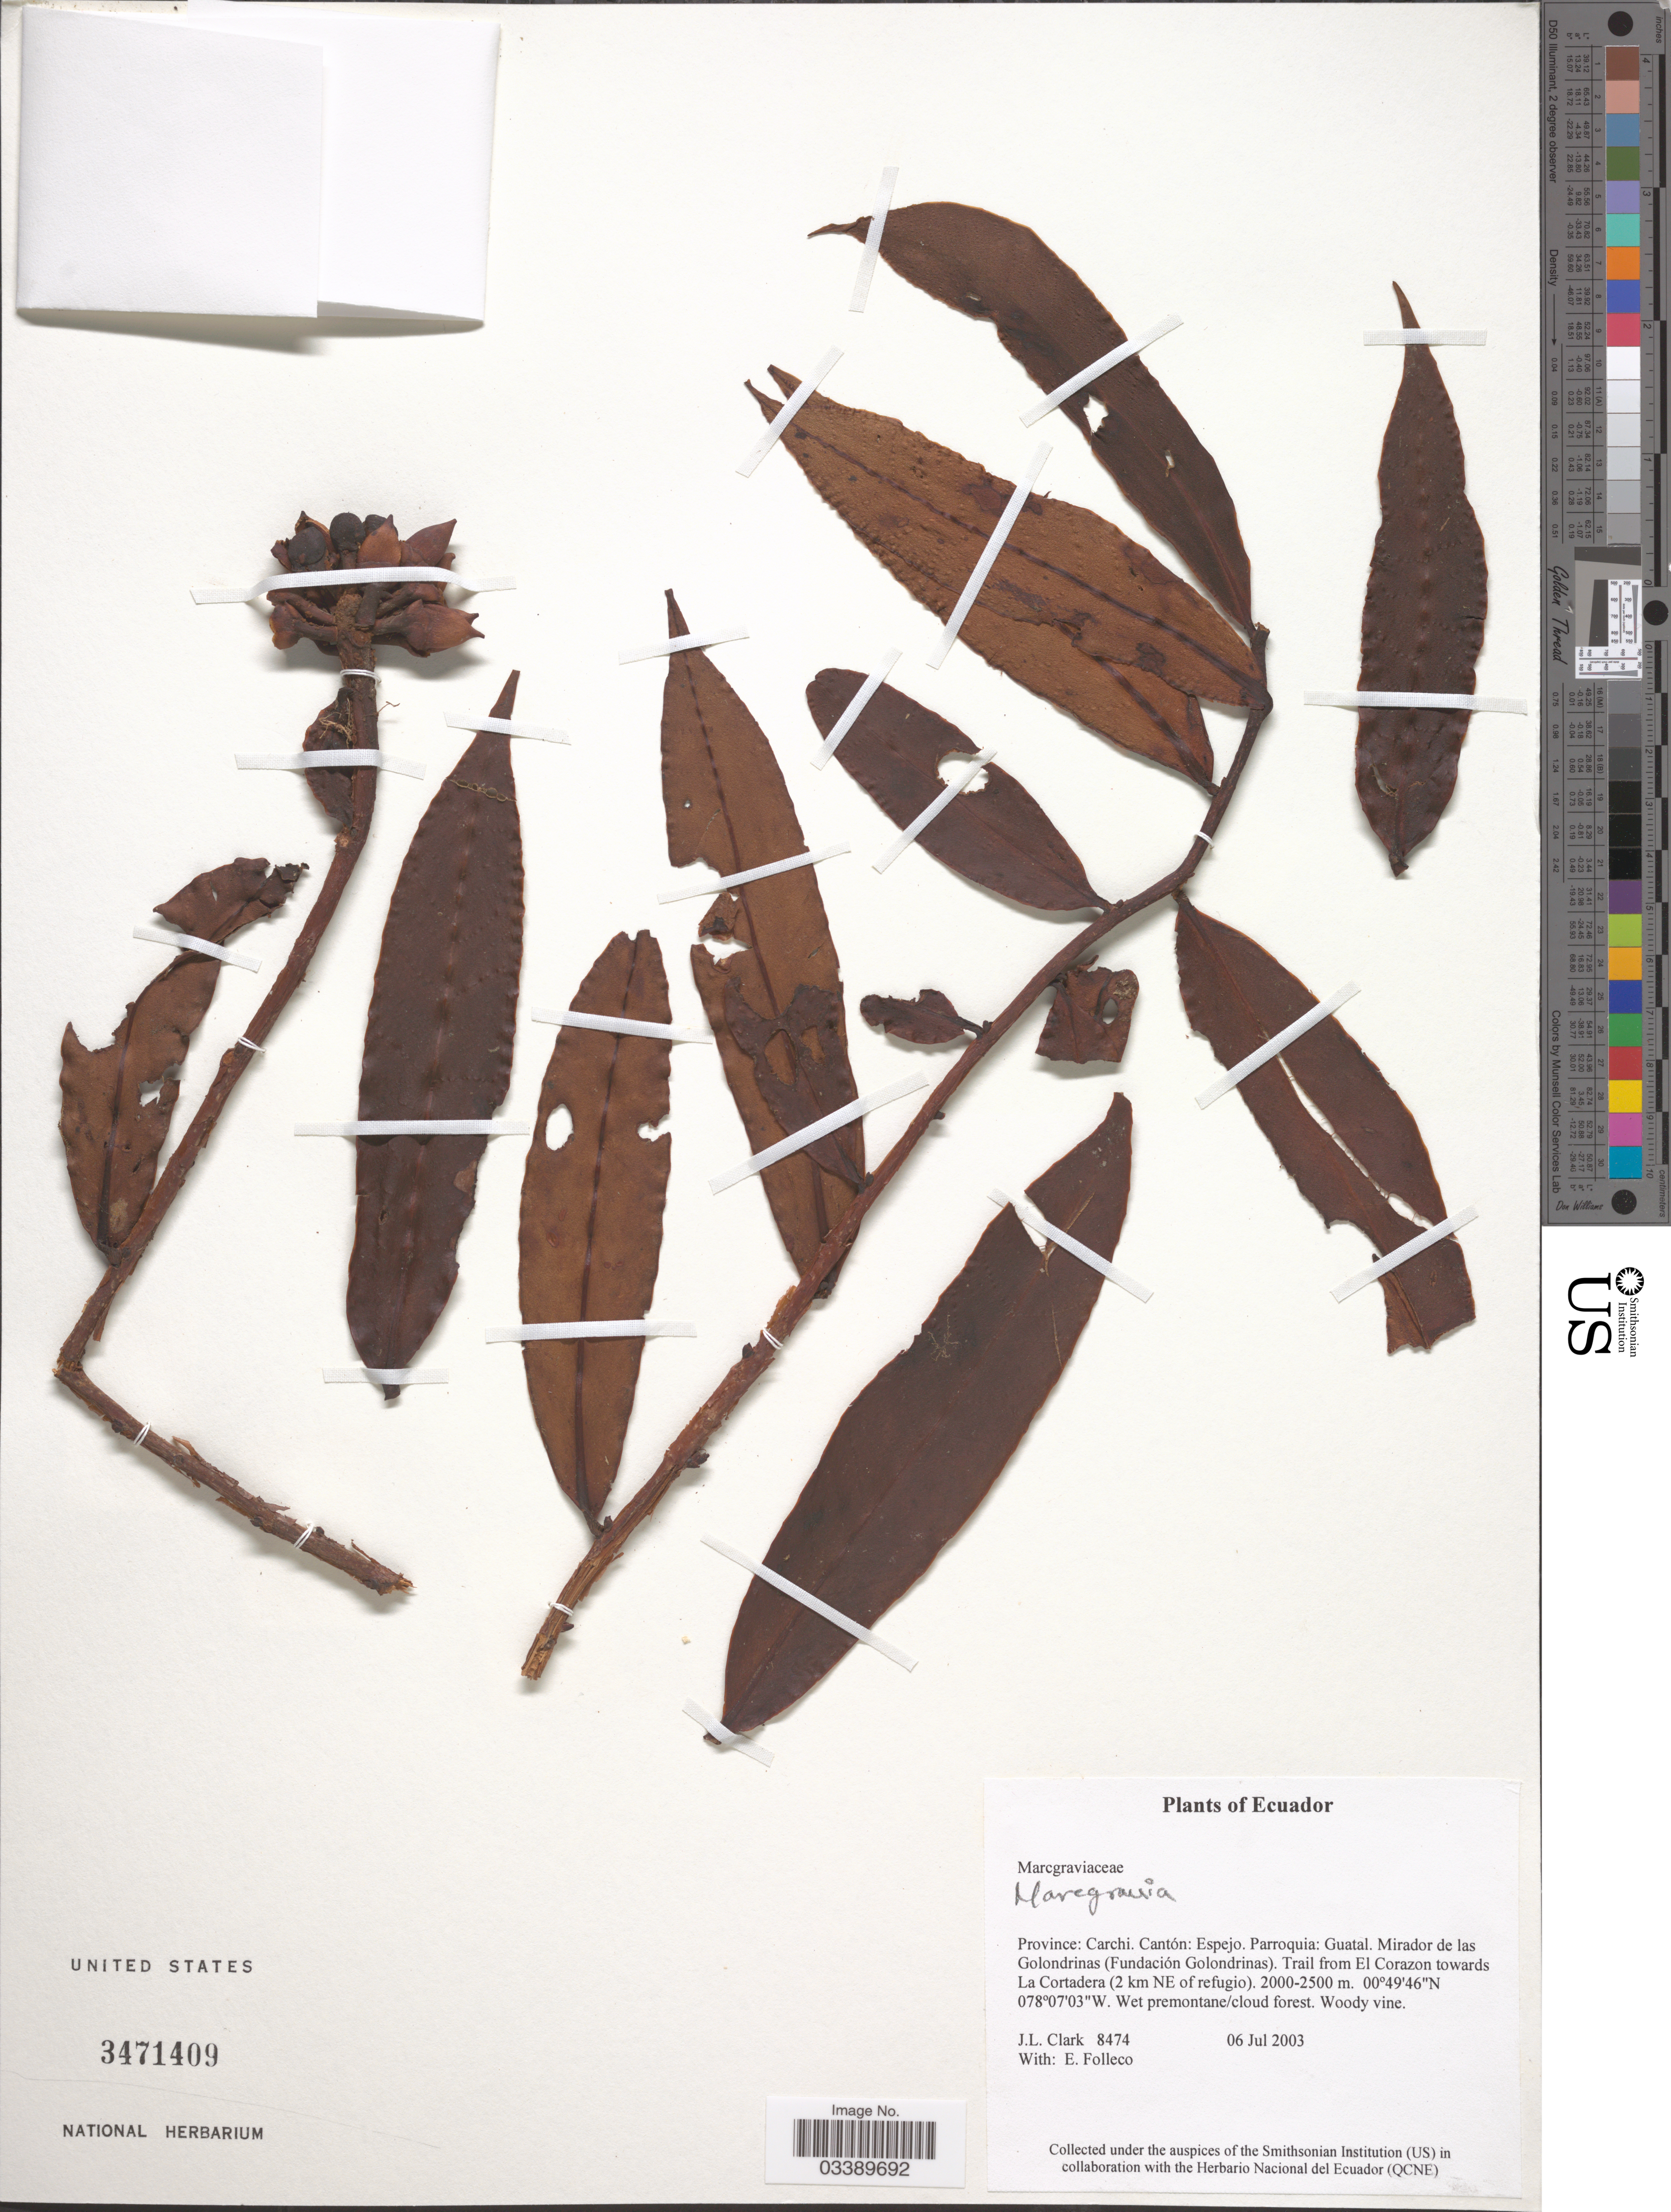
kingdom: Plantae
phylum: Tracheophyta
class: Magnoliopsida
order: Ericales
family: Marcgraviaceae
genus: Marcgravia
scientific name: Marcgravia sp.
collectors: J. L. Clark & E. Folleco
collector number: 8474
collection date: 2003-07-06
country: Ecuador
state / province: Carchi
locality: Cantón: Espejo. Parroquia: Guatal. Mirador de las Golondrinas (Fundación Golondrinas). Trail from El Corazon towards La Cortadera (2 km NE of refugio).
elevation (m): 2000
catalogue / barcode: US 3471409